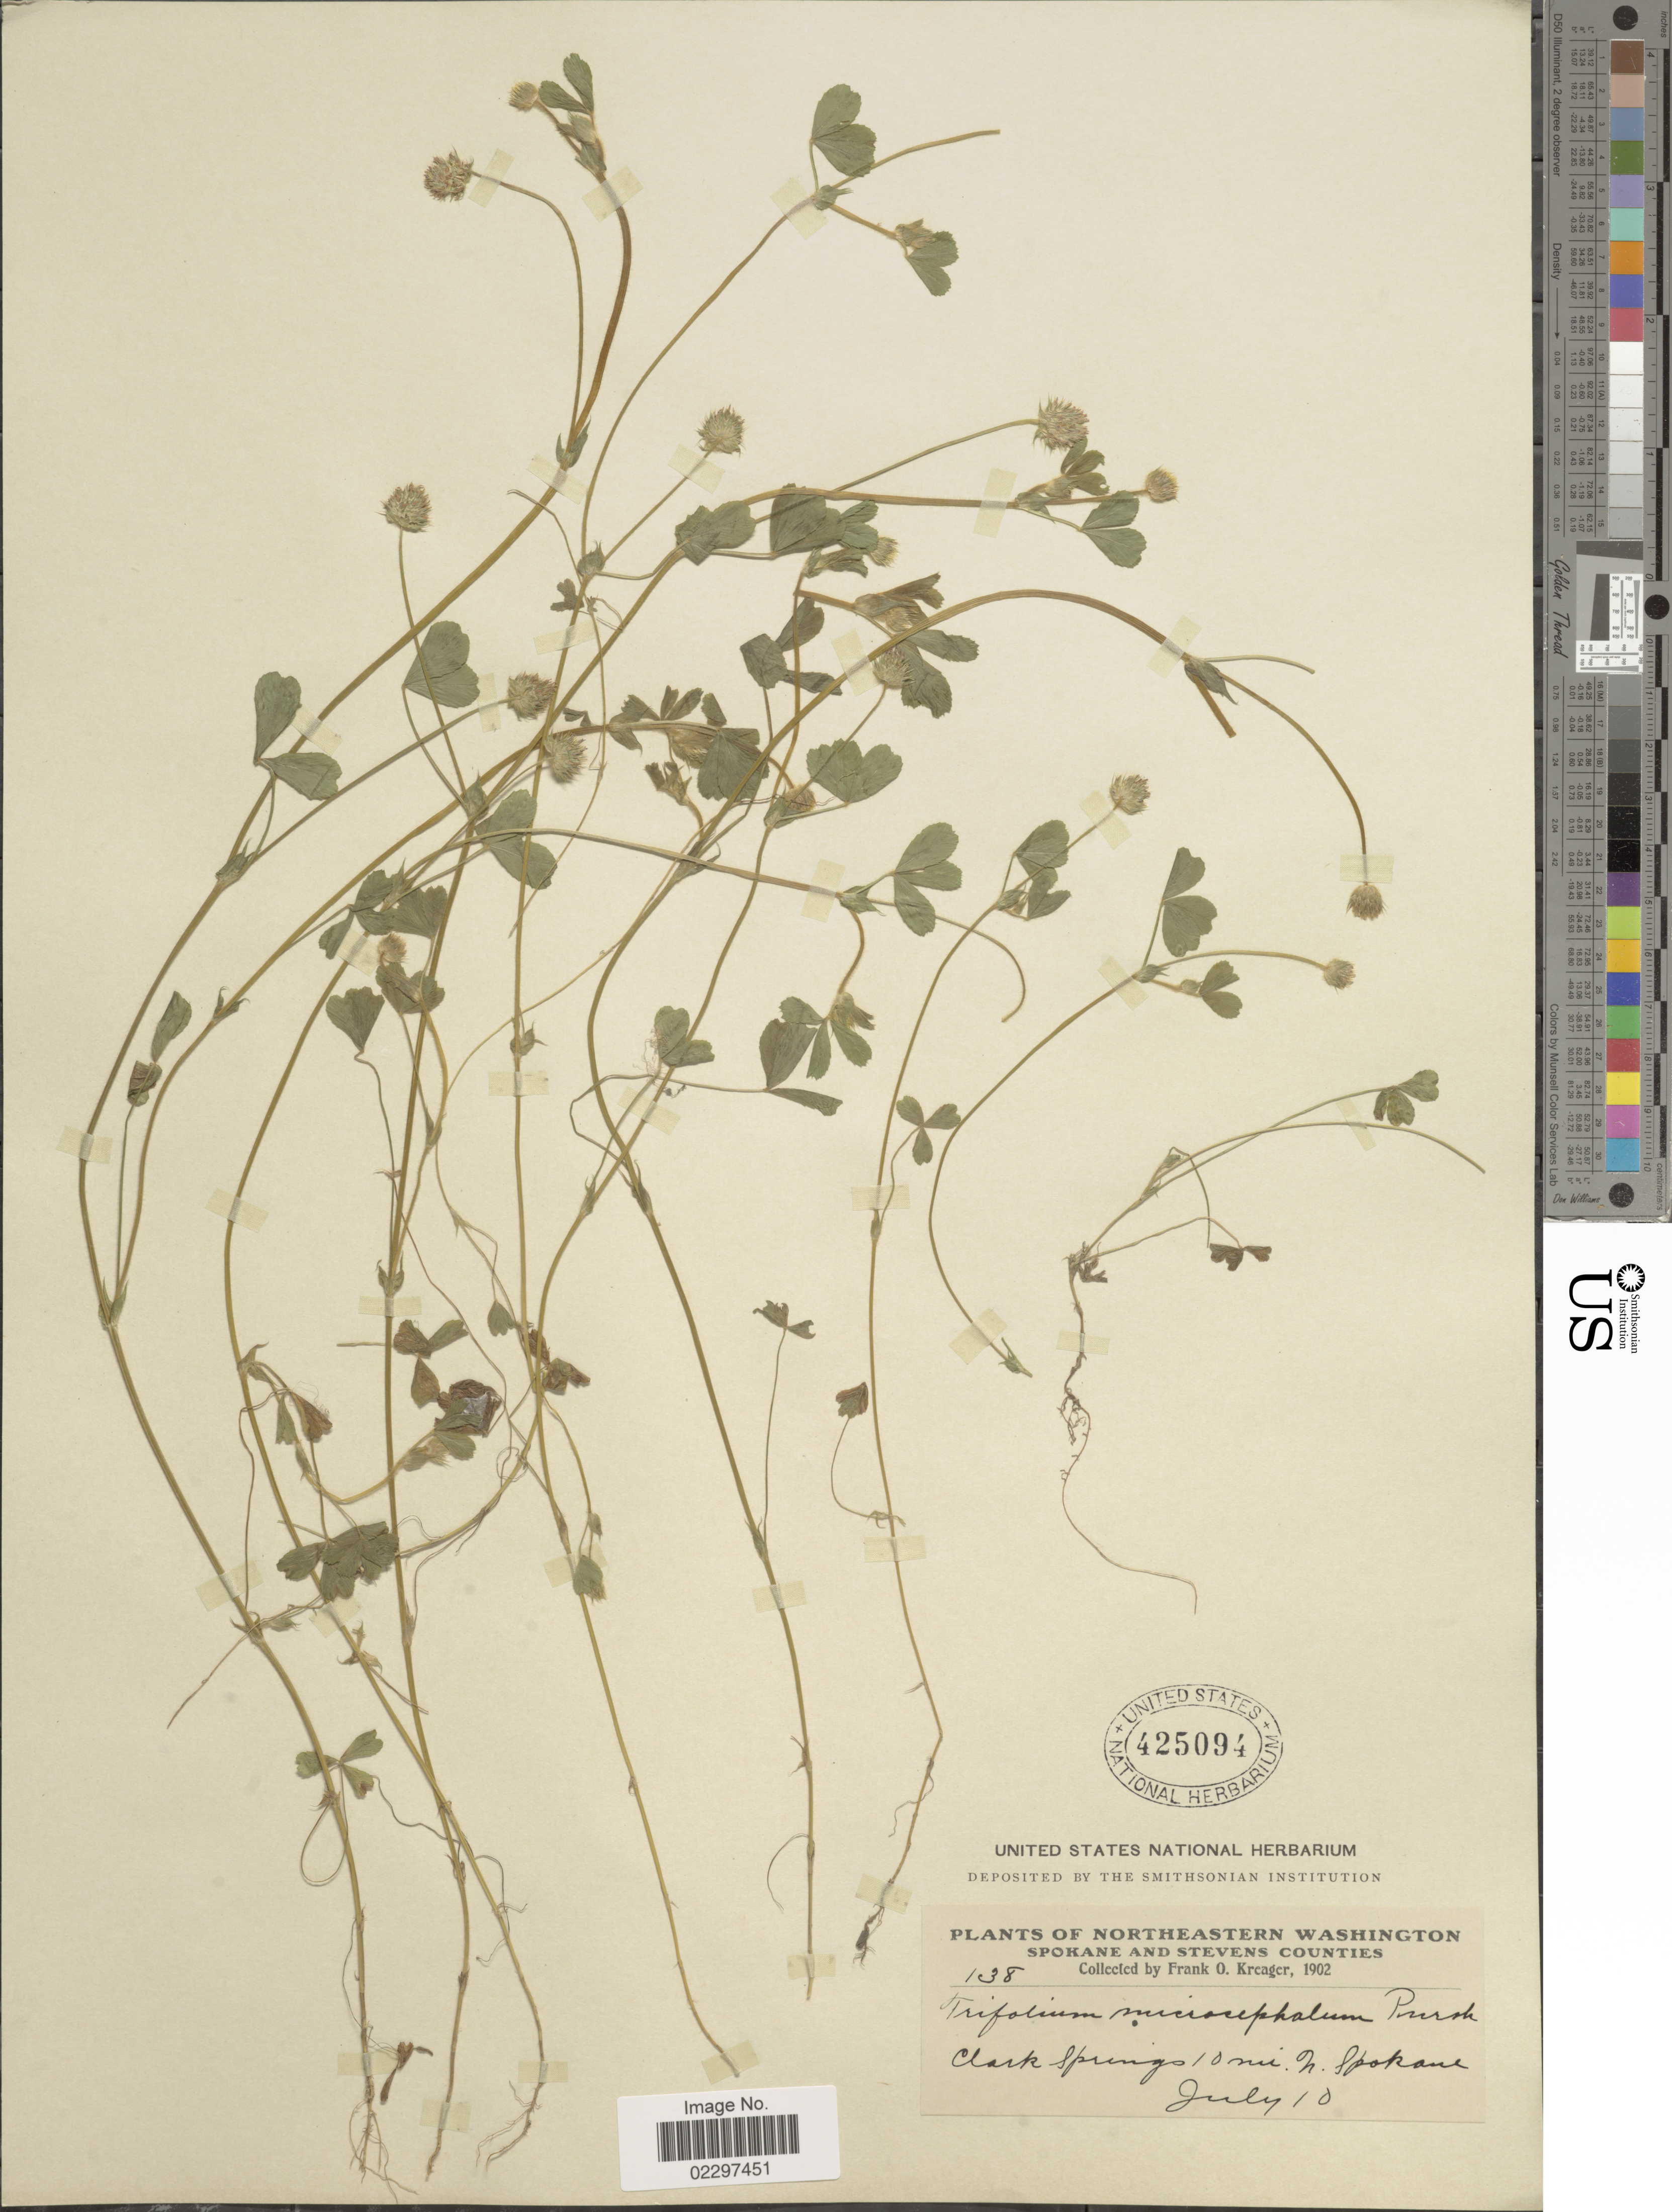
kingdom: Plantae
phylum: Tracheophyta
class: Magnoliopsida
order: Fabales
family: Fabaceae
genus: Trifolium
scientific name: Trifolium microcephalum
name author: Pursh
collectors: F. Kreager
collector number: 138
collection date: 1902-07-10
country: United States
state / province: Washington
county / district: Spokane / Stevens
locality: Northeastern Washington. Spokane and Stevens Counties. Clark Springs 10 mi. N. Spokane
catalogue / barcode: US 425094